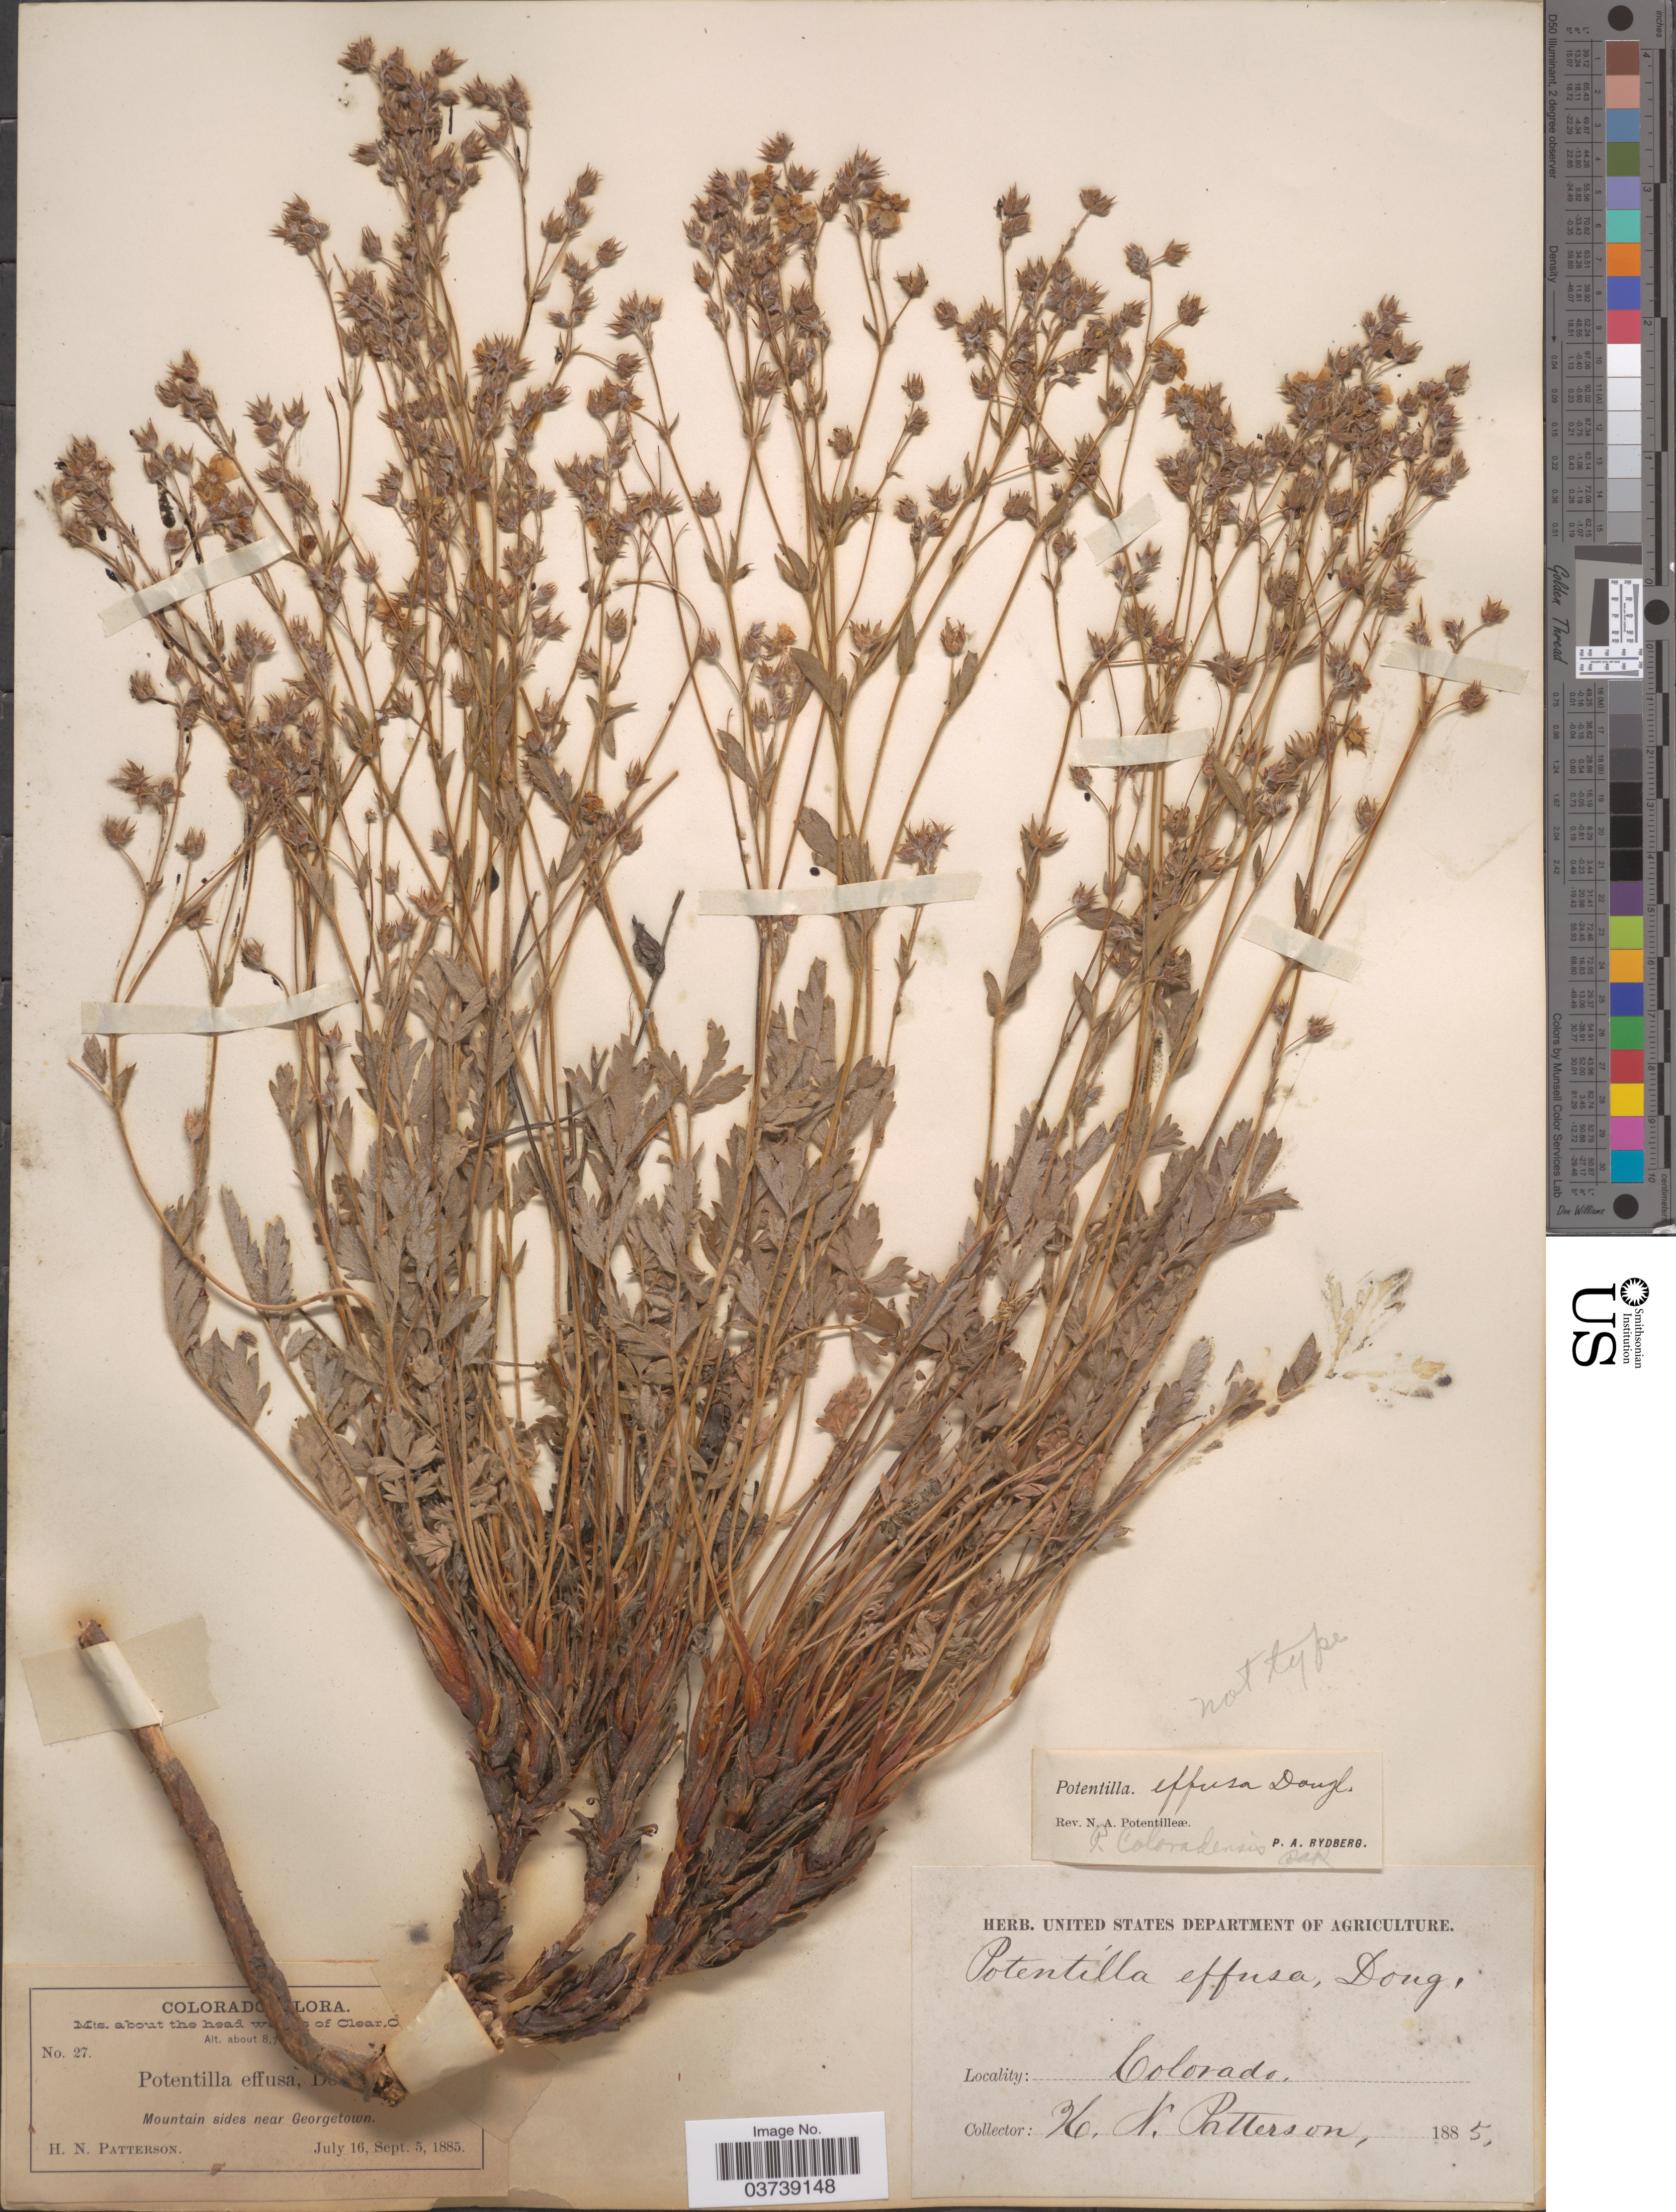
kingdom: Plantae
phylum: Tracheophyta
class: Magnoliopsida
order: Rosales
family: Rosaceae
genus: Potentilla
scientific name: Potentilla effusa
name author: Douglas ex Lehm.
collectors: H. N. Patterson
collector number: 27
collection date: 1885-07-16/1885-09-05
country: United States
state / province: Colorado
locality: Mts. about the head waters of Clear Creek. Mountain sides near Georgetown.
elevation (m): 2652